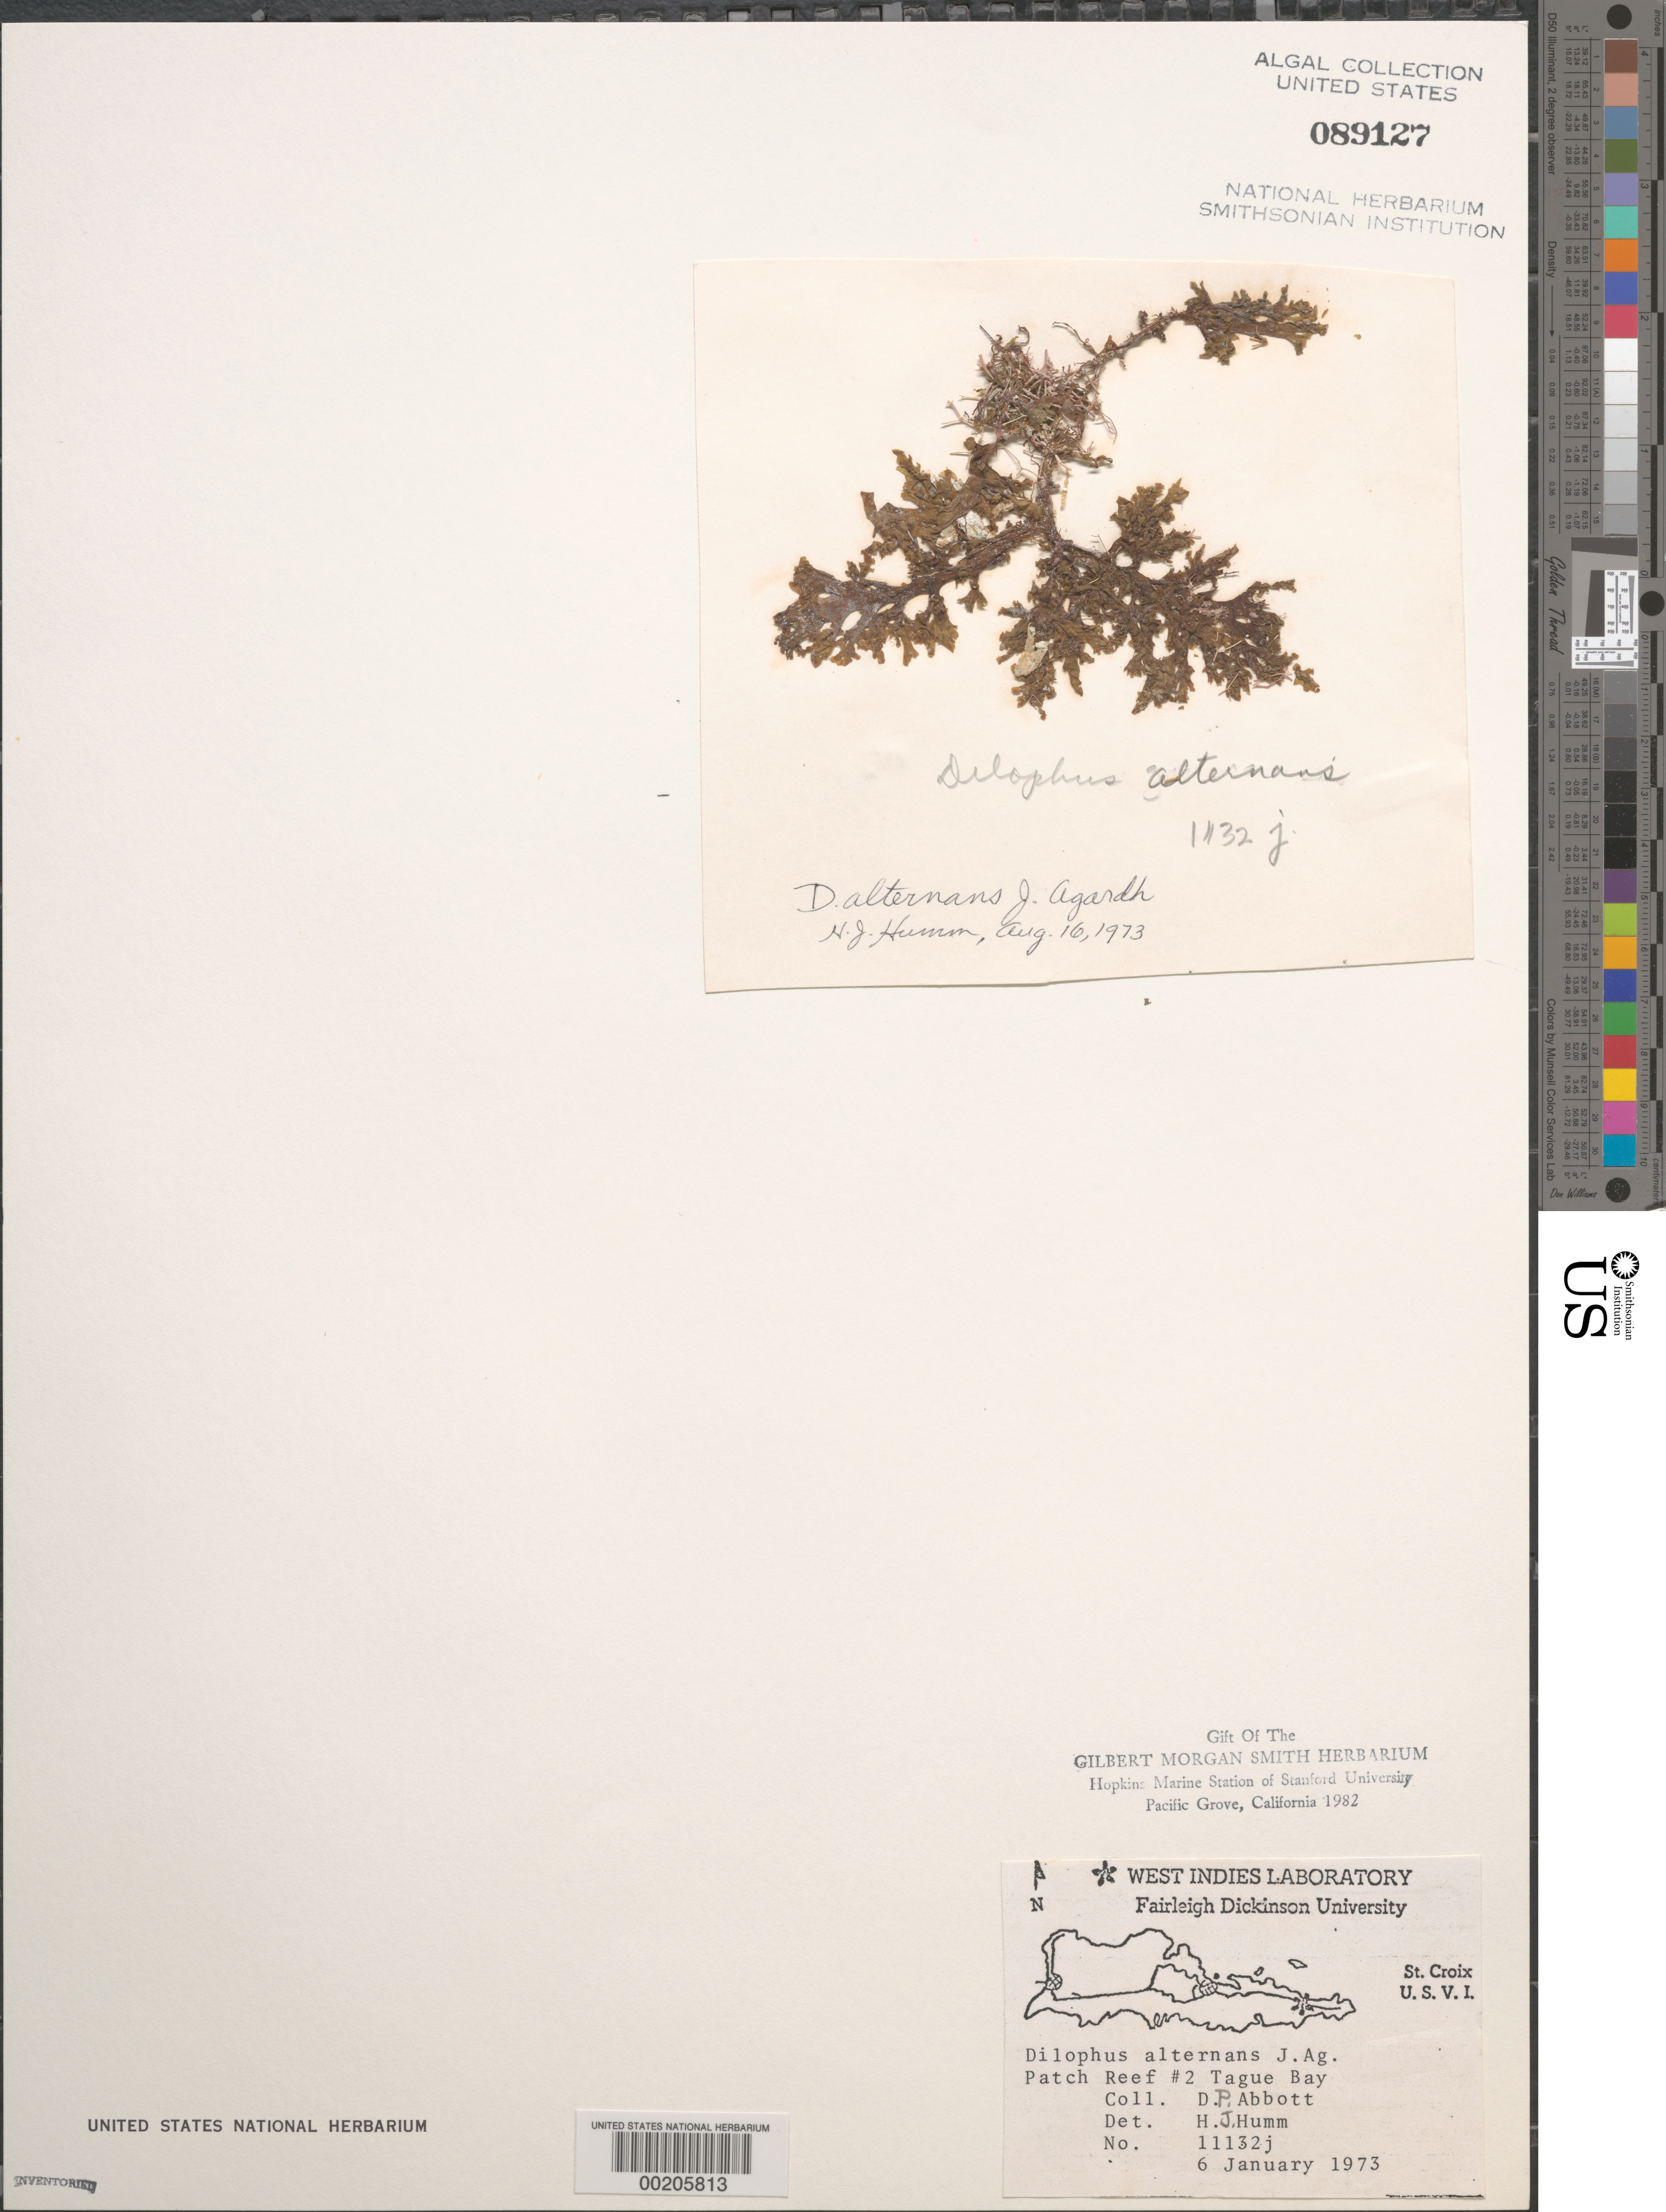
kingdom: Chromista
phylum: Ochrophyta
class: Phaeophyceae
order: Dictyotales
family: Dictyotaceae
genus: Dictyota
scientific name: Dictyota pinnatifida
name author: Kütz.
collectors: D. P. Abbott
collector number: IAA 11132j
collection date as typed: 06 Jan 1973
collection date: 1973-01-06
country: U.S. Virgin Islands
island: St. Croix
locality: Tague Bay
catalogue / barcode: US 89127